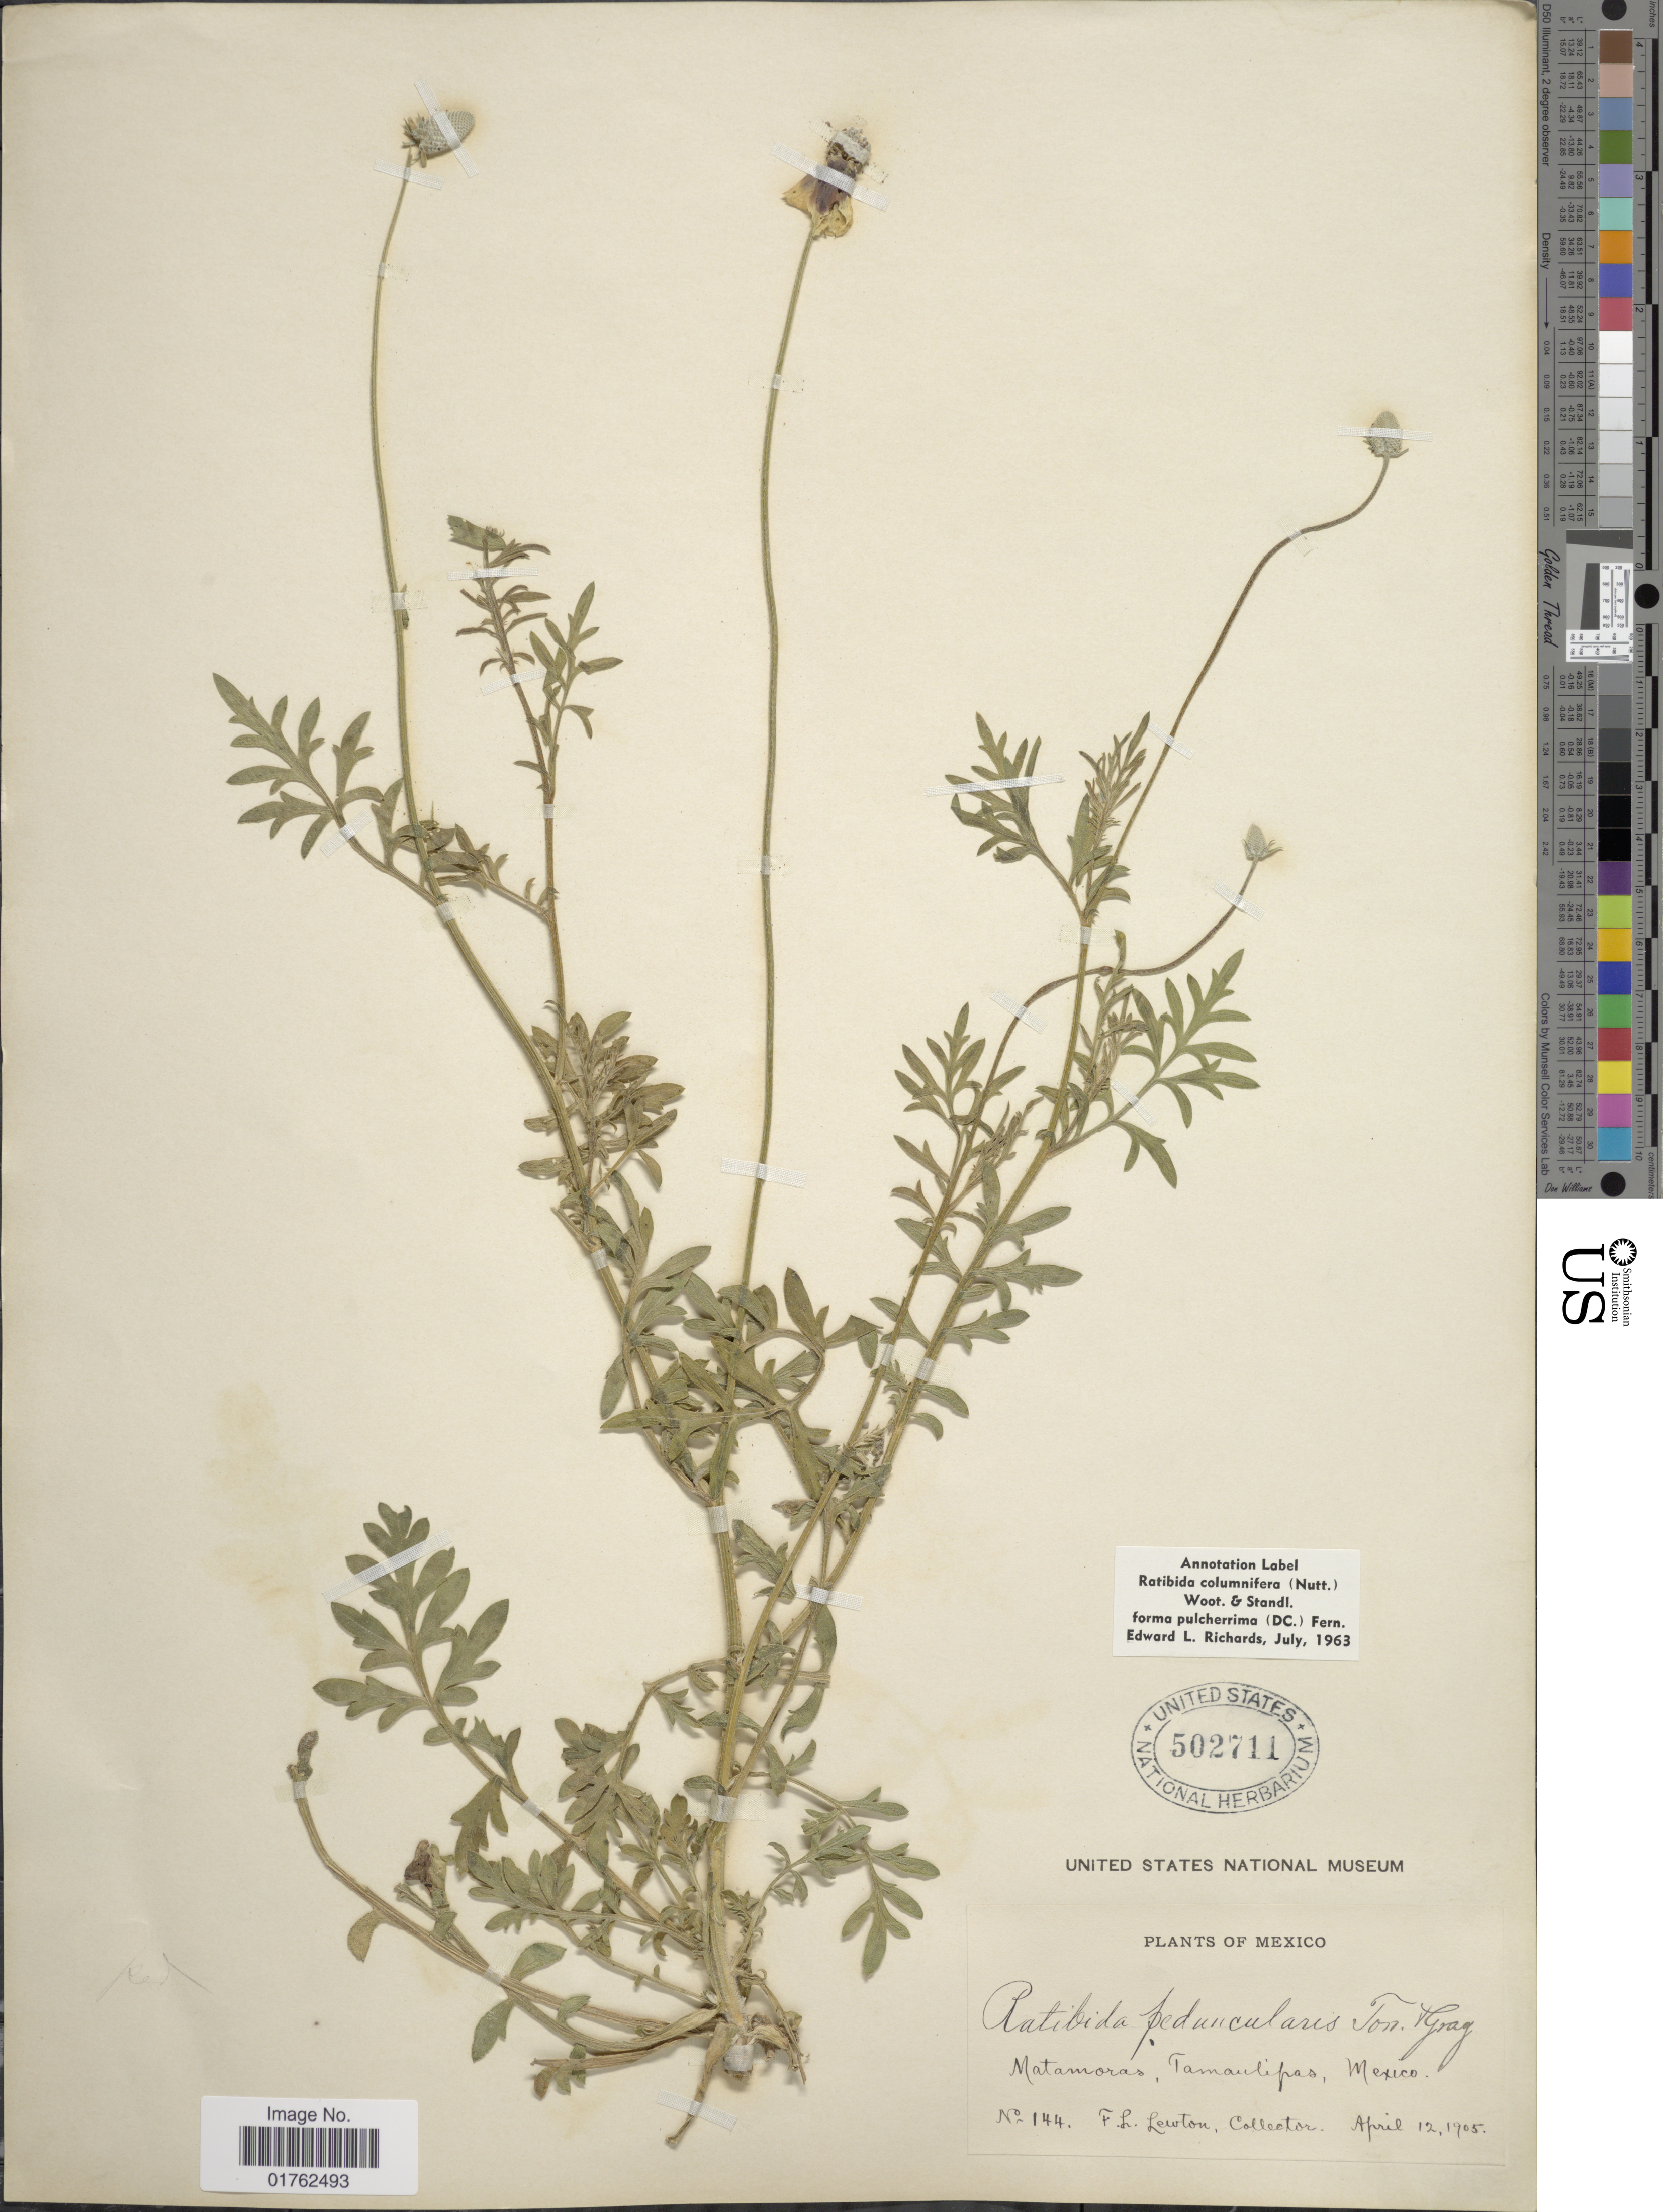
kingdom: Plantae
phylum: Tracheophyta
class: Magnoliopsida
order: Asterales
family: Asteraceae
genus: Ratibida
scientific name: Ratibida columnaris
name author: (Pursh) D. Don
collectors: F. L. Lewton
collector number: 144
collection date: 1905-04-12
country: Mexico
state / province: Tamaulipas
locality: Matamoras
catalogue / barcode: US 502711